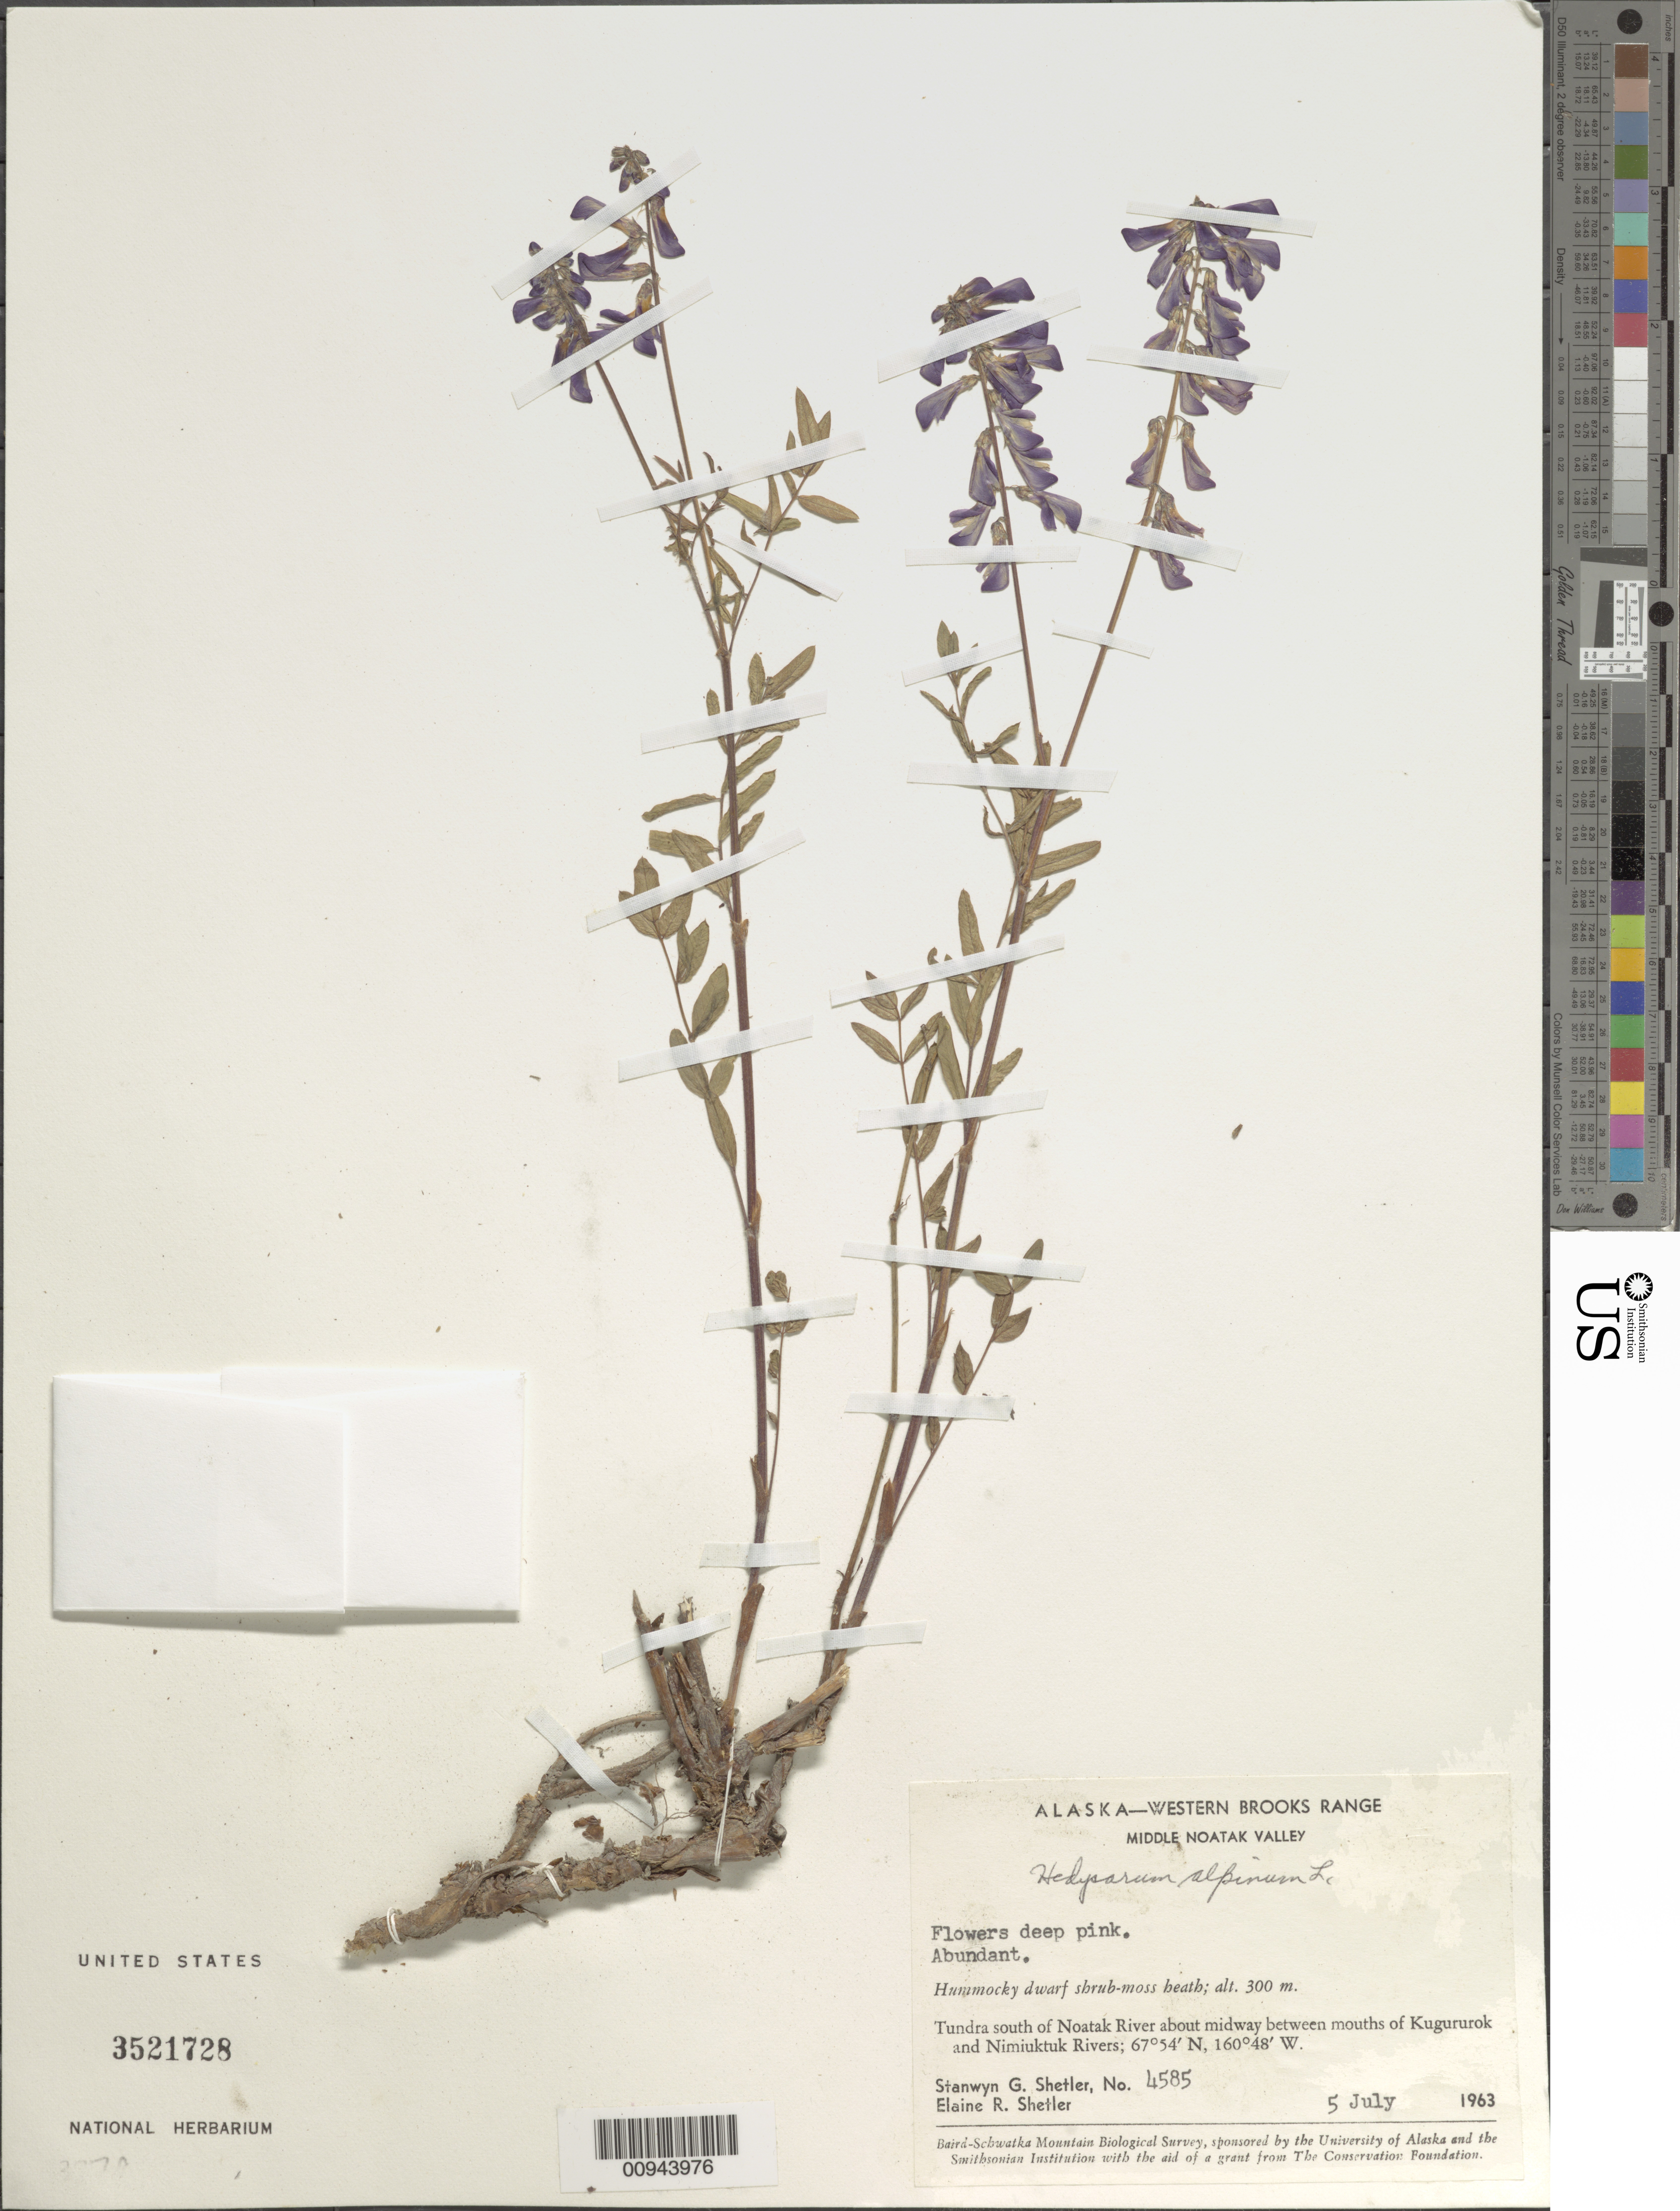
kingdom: Plantae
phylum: Tracheophyta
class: Magnoliopsida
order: Fabales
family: Fabaceae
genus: Hedysarum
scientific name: Hedysarum alpinum var. americanum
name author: Michx. ex Pursh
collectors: S. Shetler & E. R. Shetler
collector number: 4585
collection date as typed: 05 Jul 1963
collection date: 1963-07-05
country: United States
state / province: Alaska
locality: S of Noatak River about midway between mouths of Kugururok and Nimiuktuk Rivers. Western Brooks Range, Middle Noatak Valley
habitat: Tundra. Hummocky dwarf shrub-moss heath.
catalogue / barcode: US 3521728